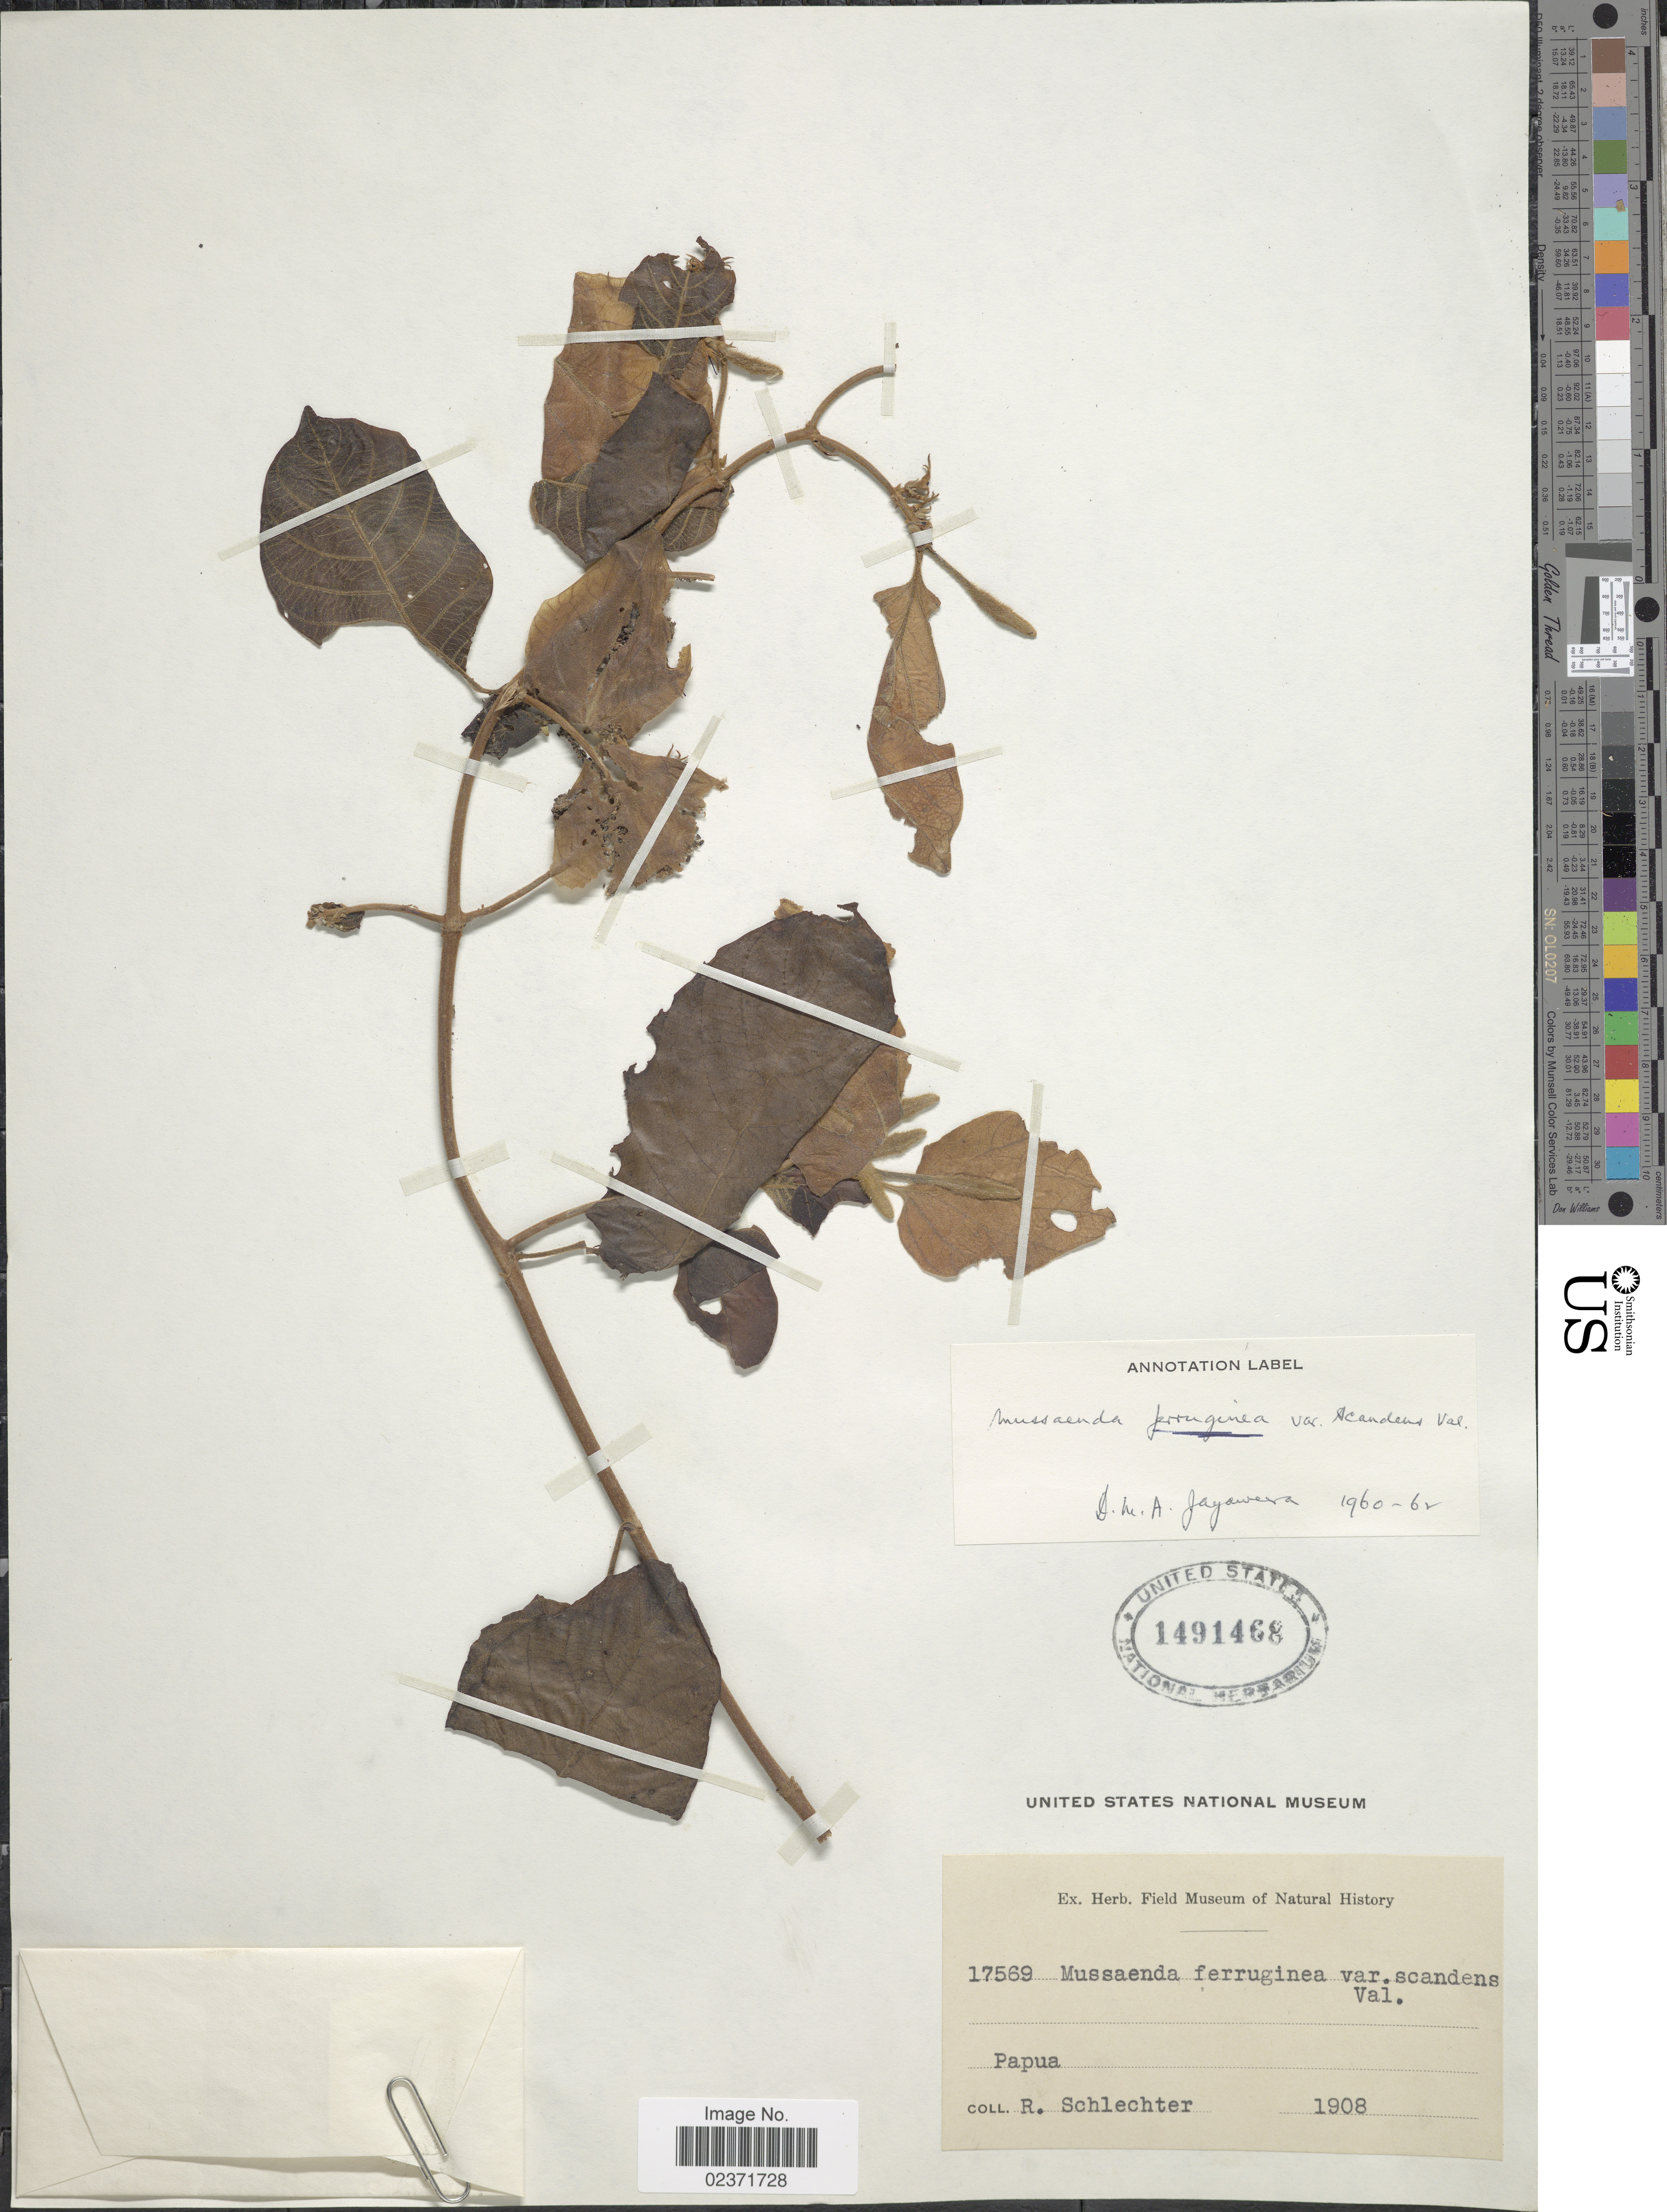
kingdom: Plantae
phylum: Tracheophyta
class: Magnoliopsida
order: Gentianales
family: Rubiaceae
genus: Mussaenda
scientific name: Mussaenda ferruginea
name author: K. Schum.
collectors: F. R. R. Schlechter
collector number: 17569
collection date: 1908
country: Papua New Guinea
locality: Papua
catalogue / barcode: US 1491468